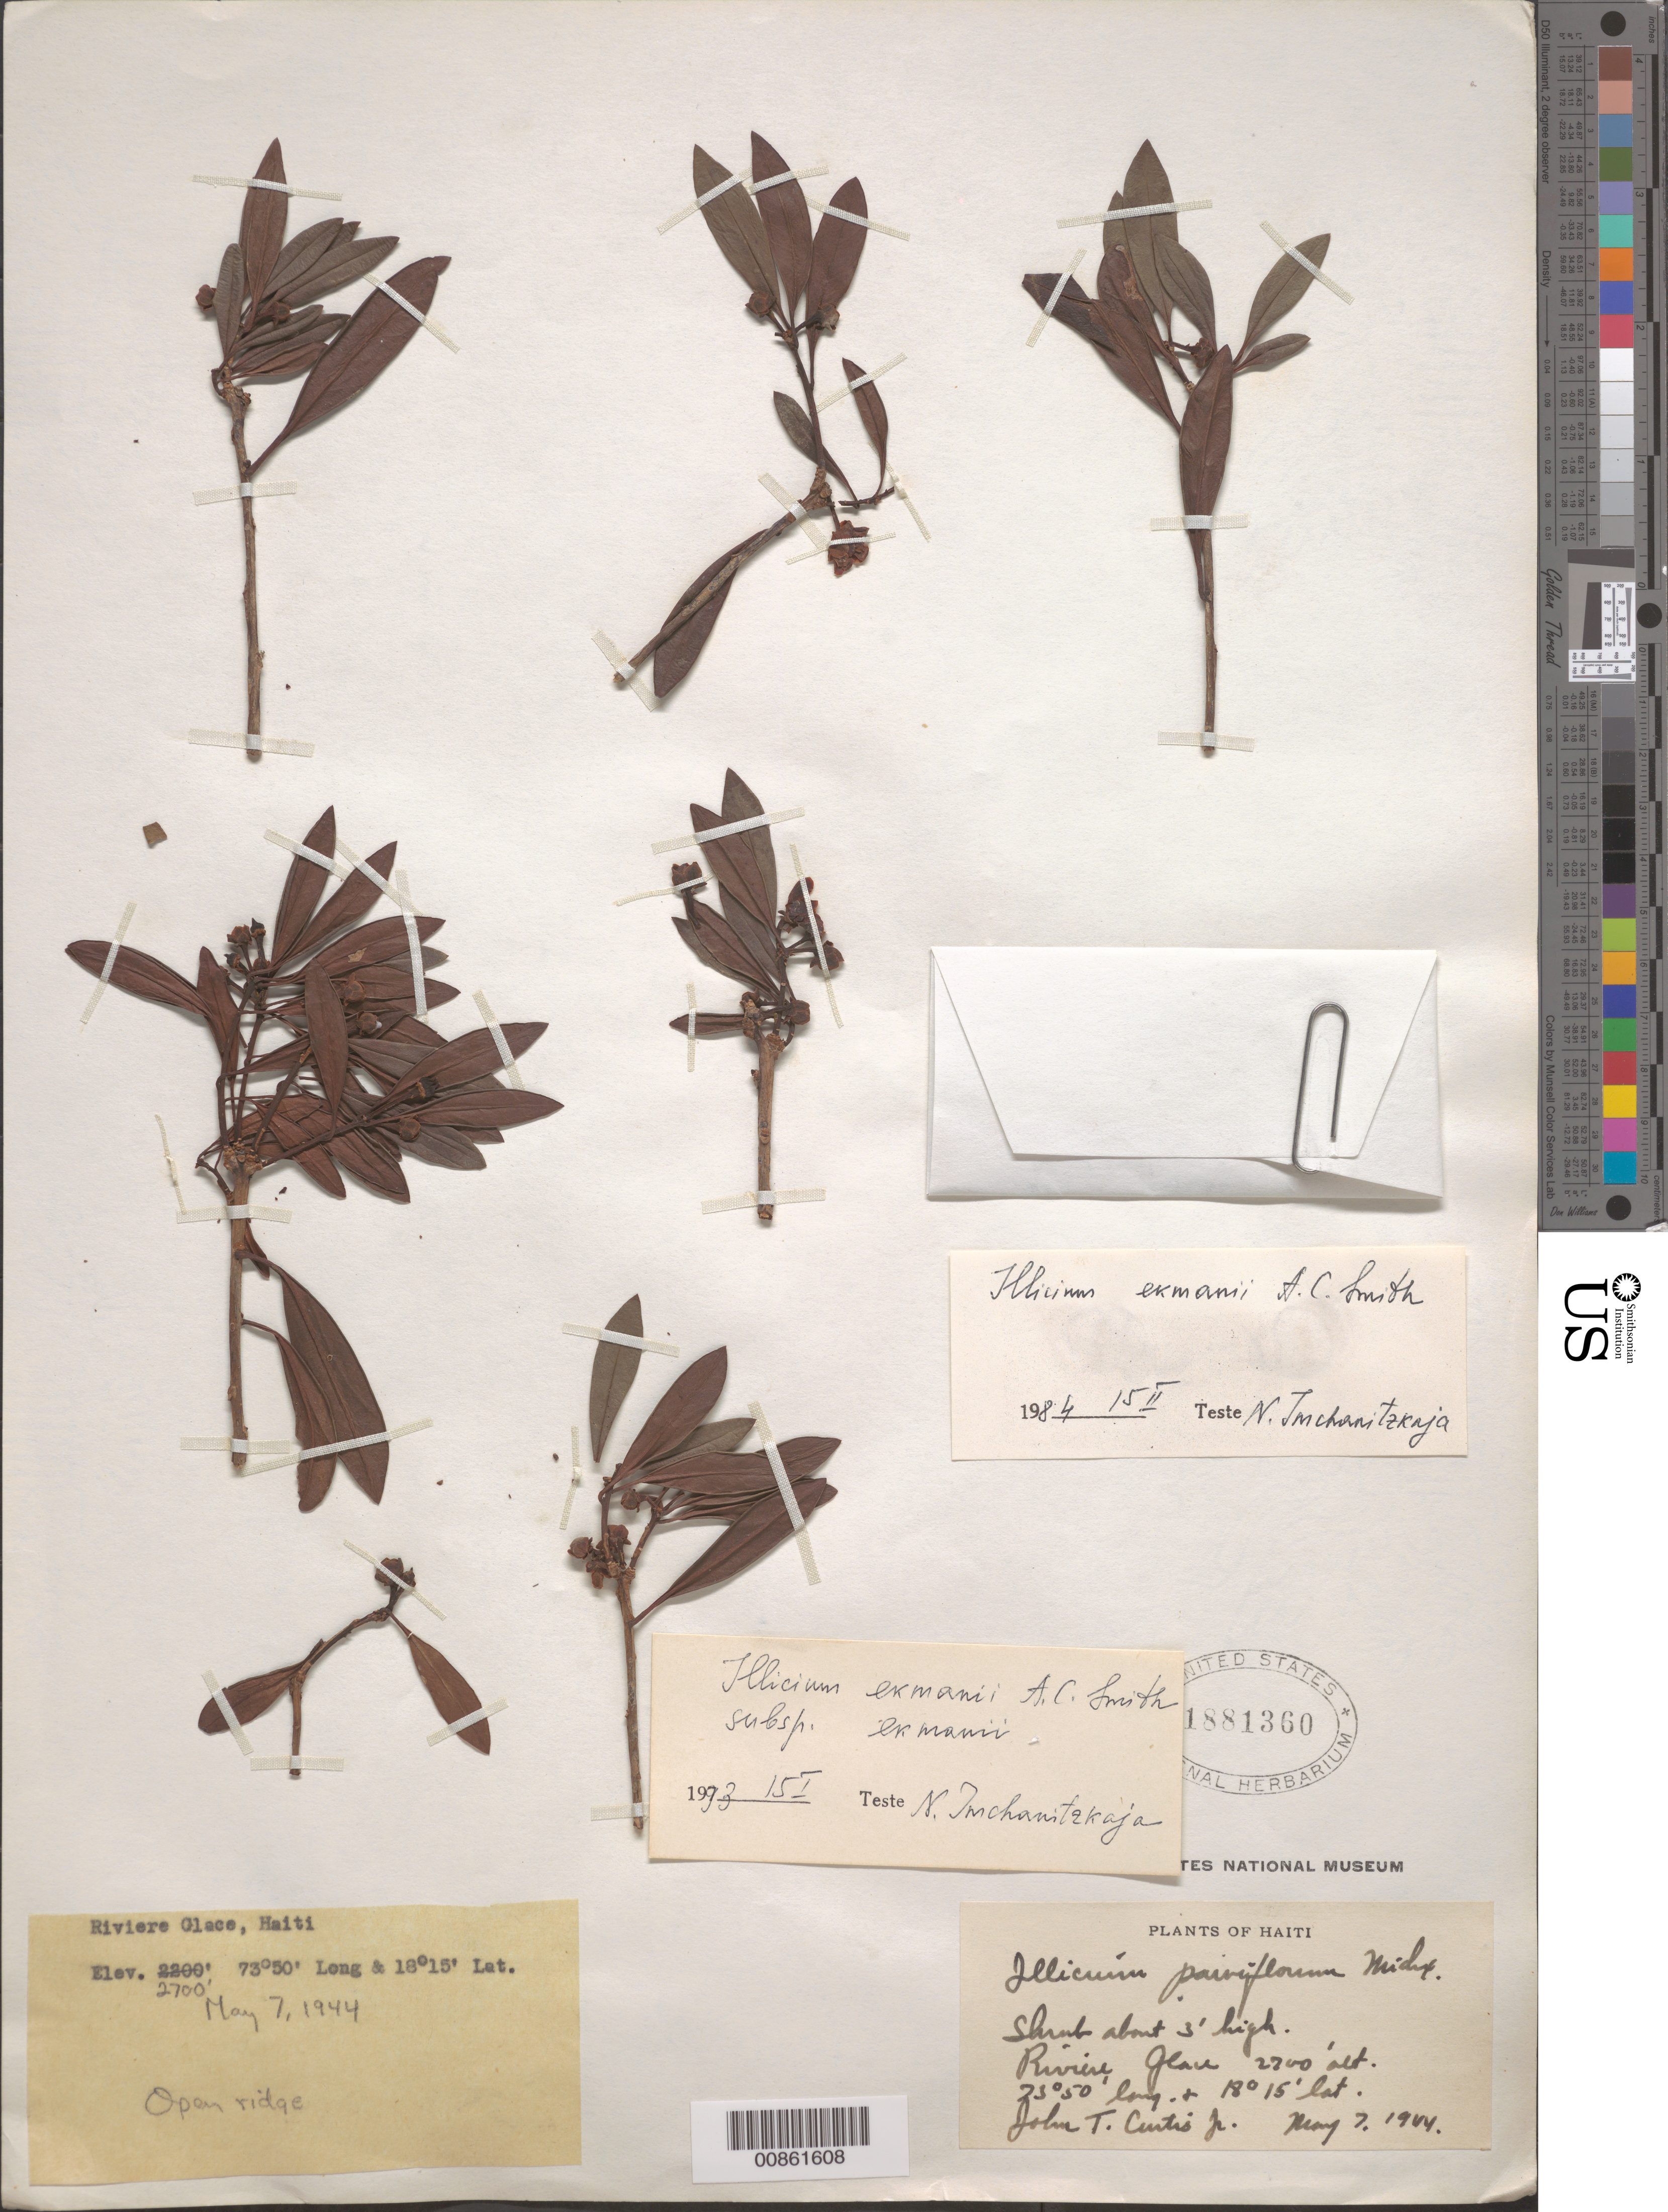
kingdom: Plantae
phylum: Tracheophyta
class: Magnoliopsida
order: Austrobaileyales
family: Schisandraceae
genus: Illicium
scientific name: Illicium ekmanii subsp. ekmanii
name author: A.C. Sm.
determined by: Imchanitzkaja, N.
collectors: J. Curtis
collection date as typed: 07 May 1944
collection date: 1944-05-07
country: Haiti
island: Hispaniola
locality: Rivière Glace.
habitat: Open ridge.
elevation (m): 823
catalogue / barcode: US 1881360